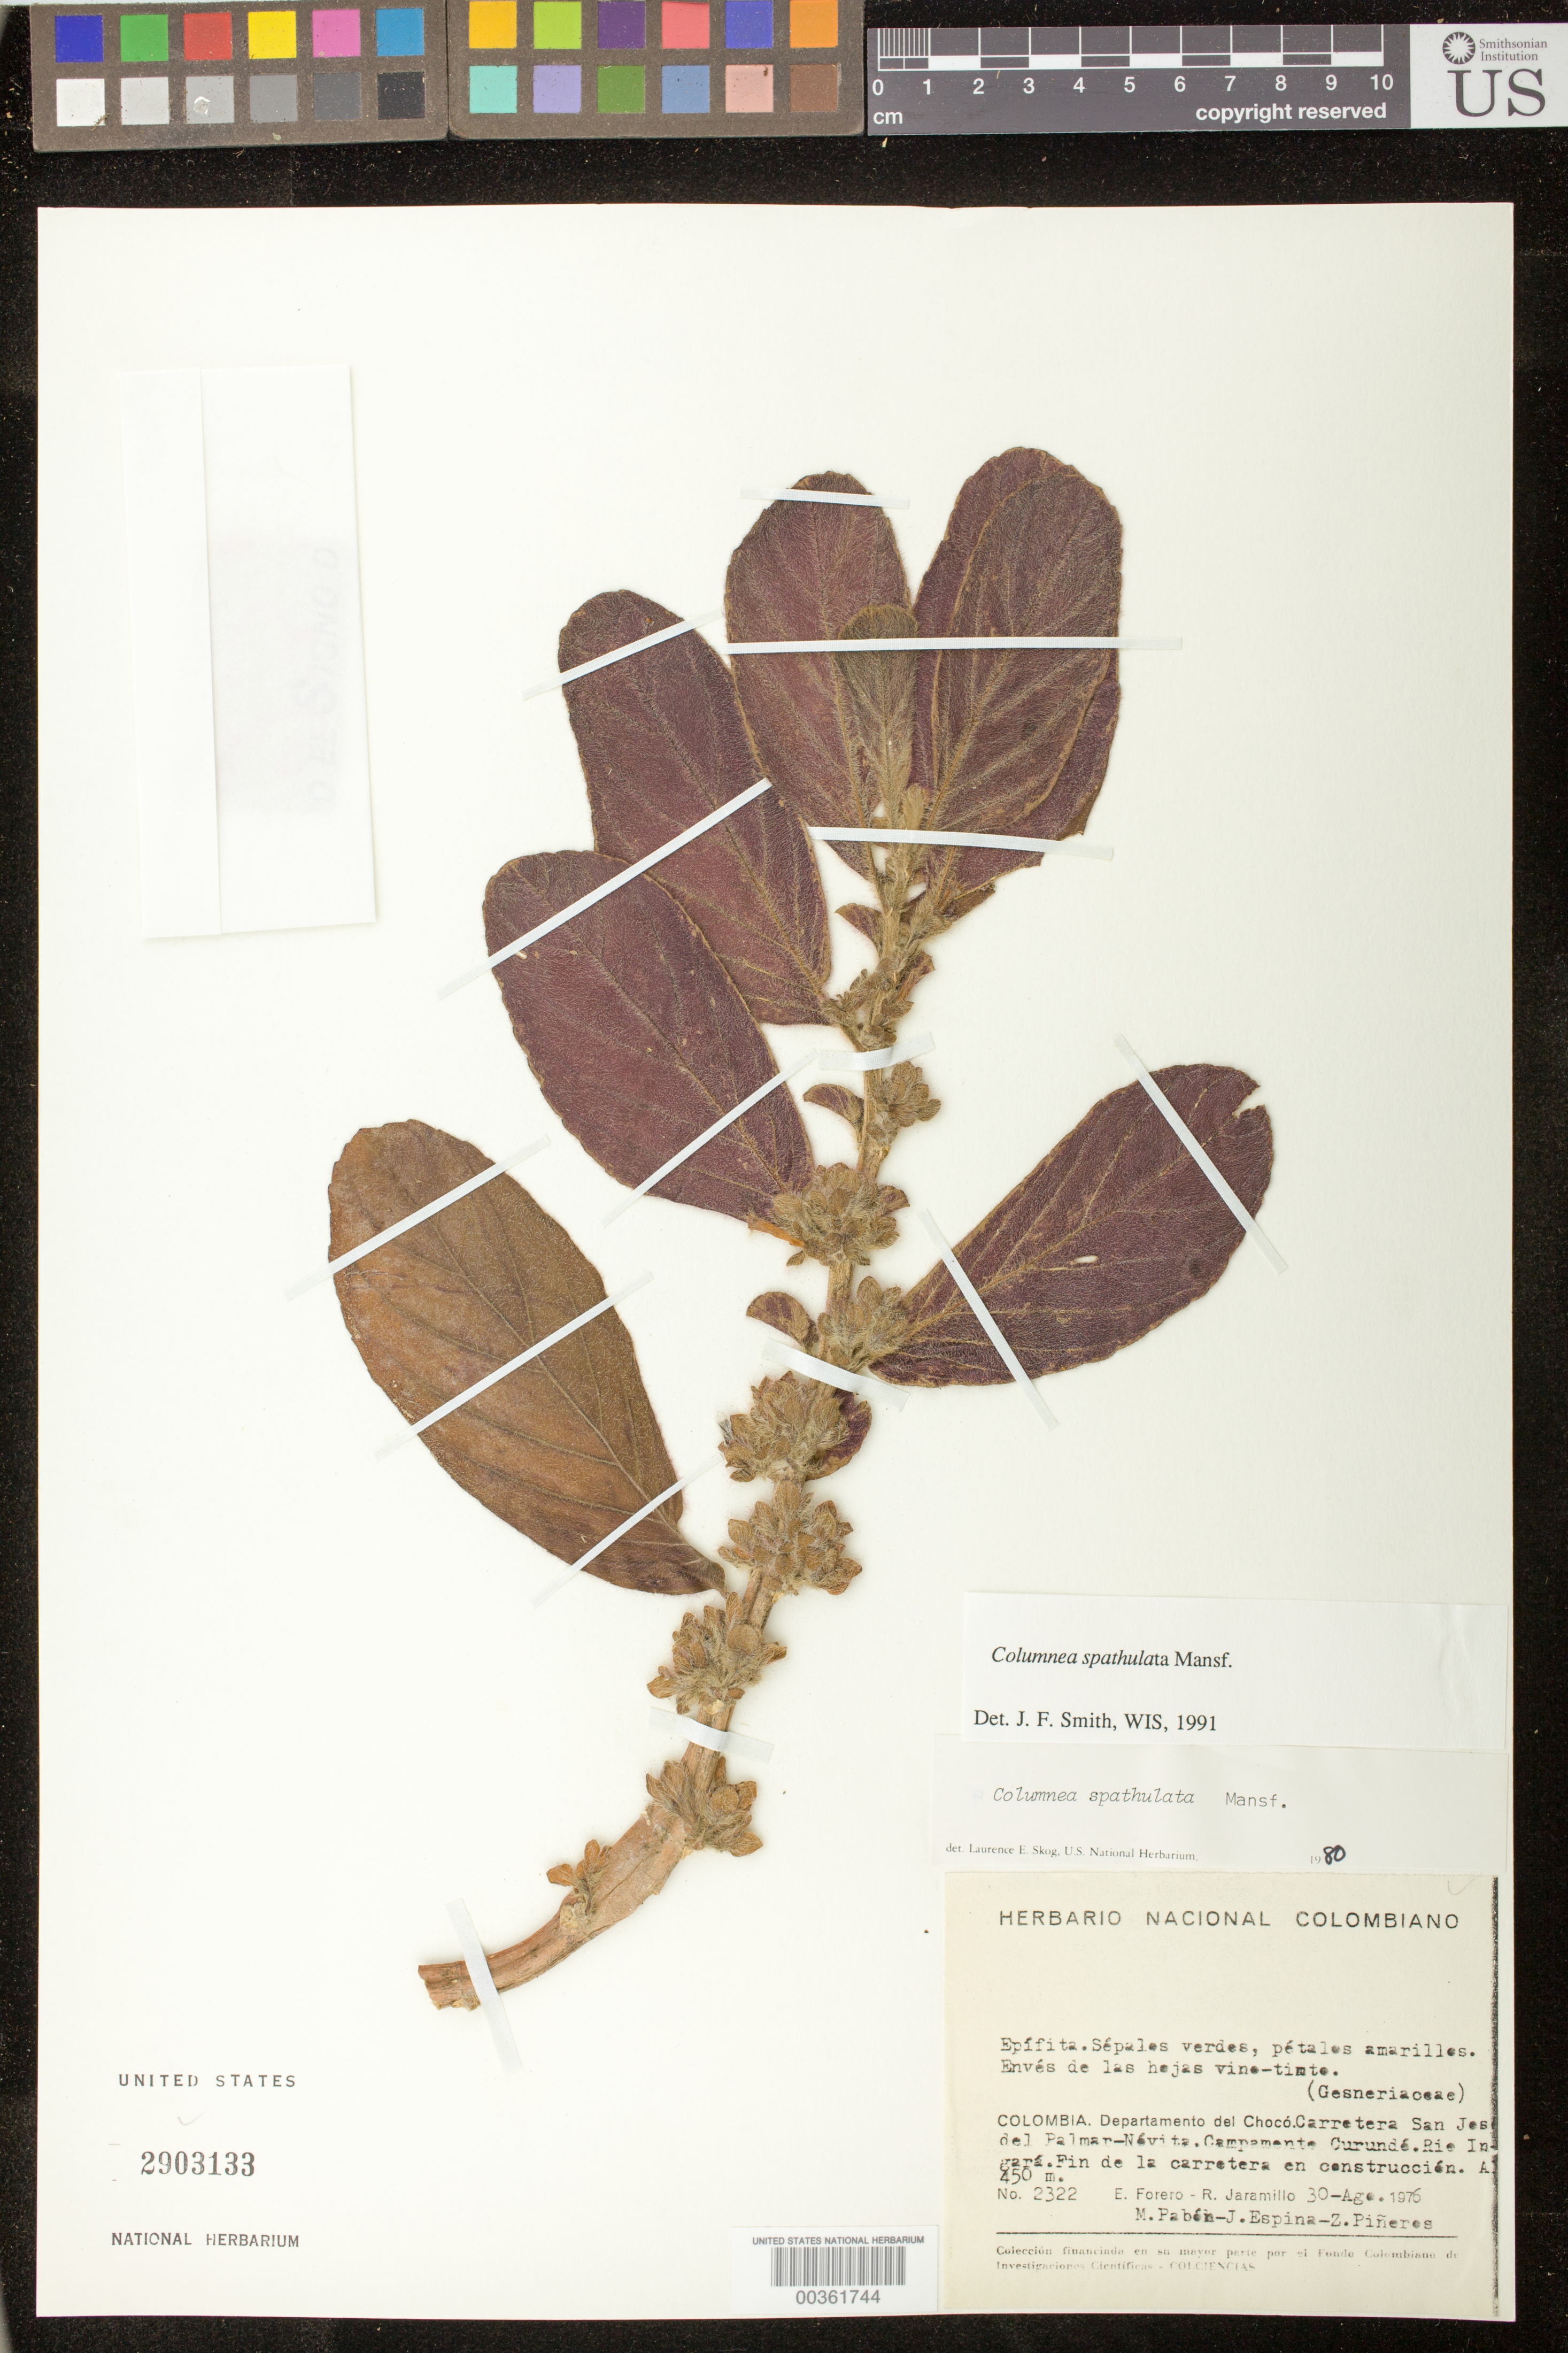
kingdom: Plantae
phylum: Tracheophyta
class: Magnoliopsida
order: Lamiales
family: Gesneriaceae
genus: Columnea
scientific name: Columnea spathulata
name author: Mansf.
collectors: E. Forero, R. Jaramillo M., M. Pabon, J. Espina & Z. Piñeros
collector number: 2322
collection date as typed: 30 Aug 1976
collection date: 1976-08-30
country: Colombia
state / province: Chocó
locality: Carretera San Jose del Palmar-Novita, Campamente Curunde, Rio Ingara, fin de la carretera en construccion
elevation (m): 450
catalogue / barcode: US 2903133